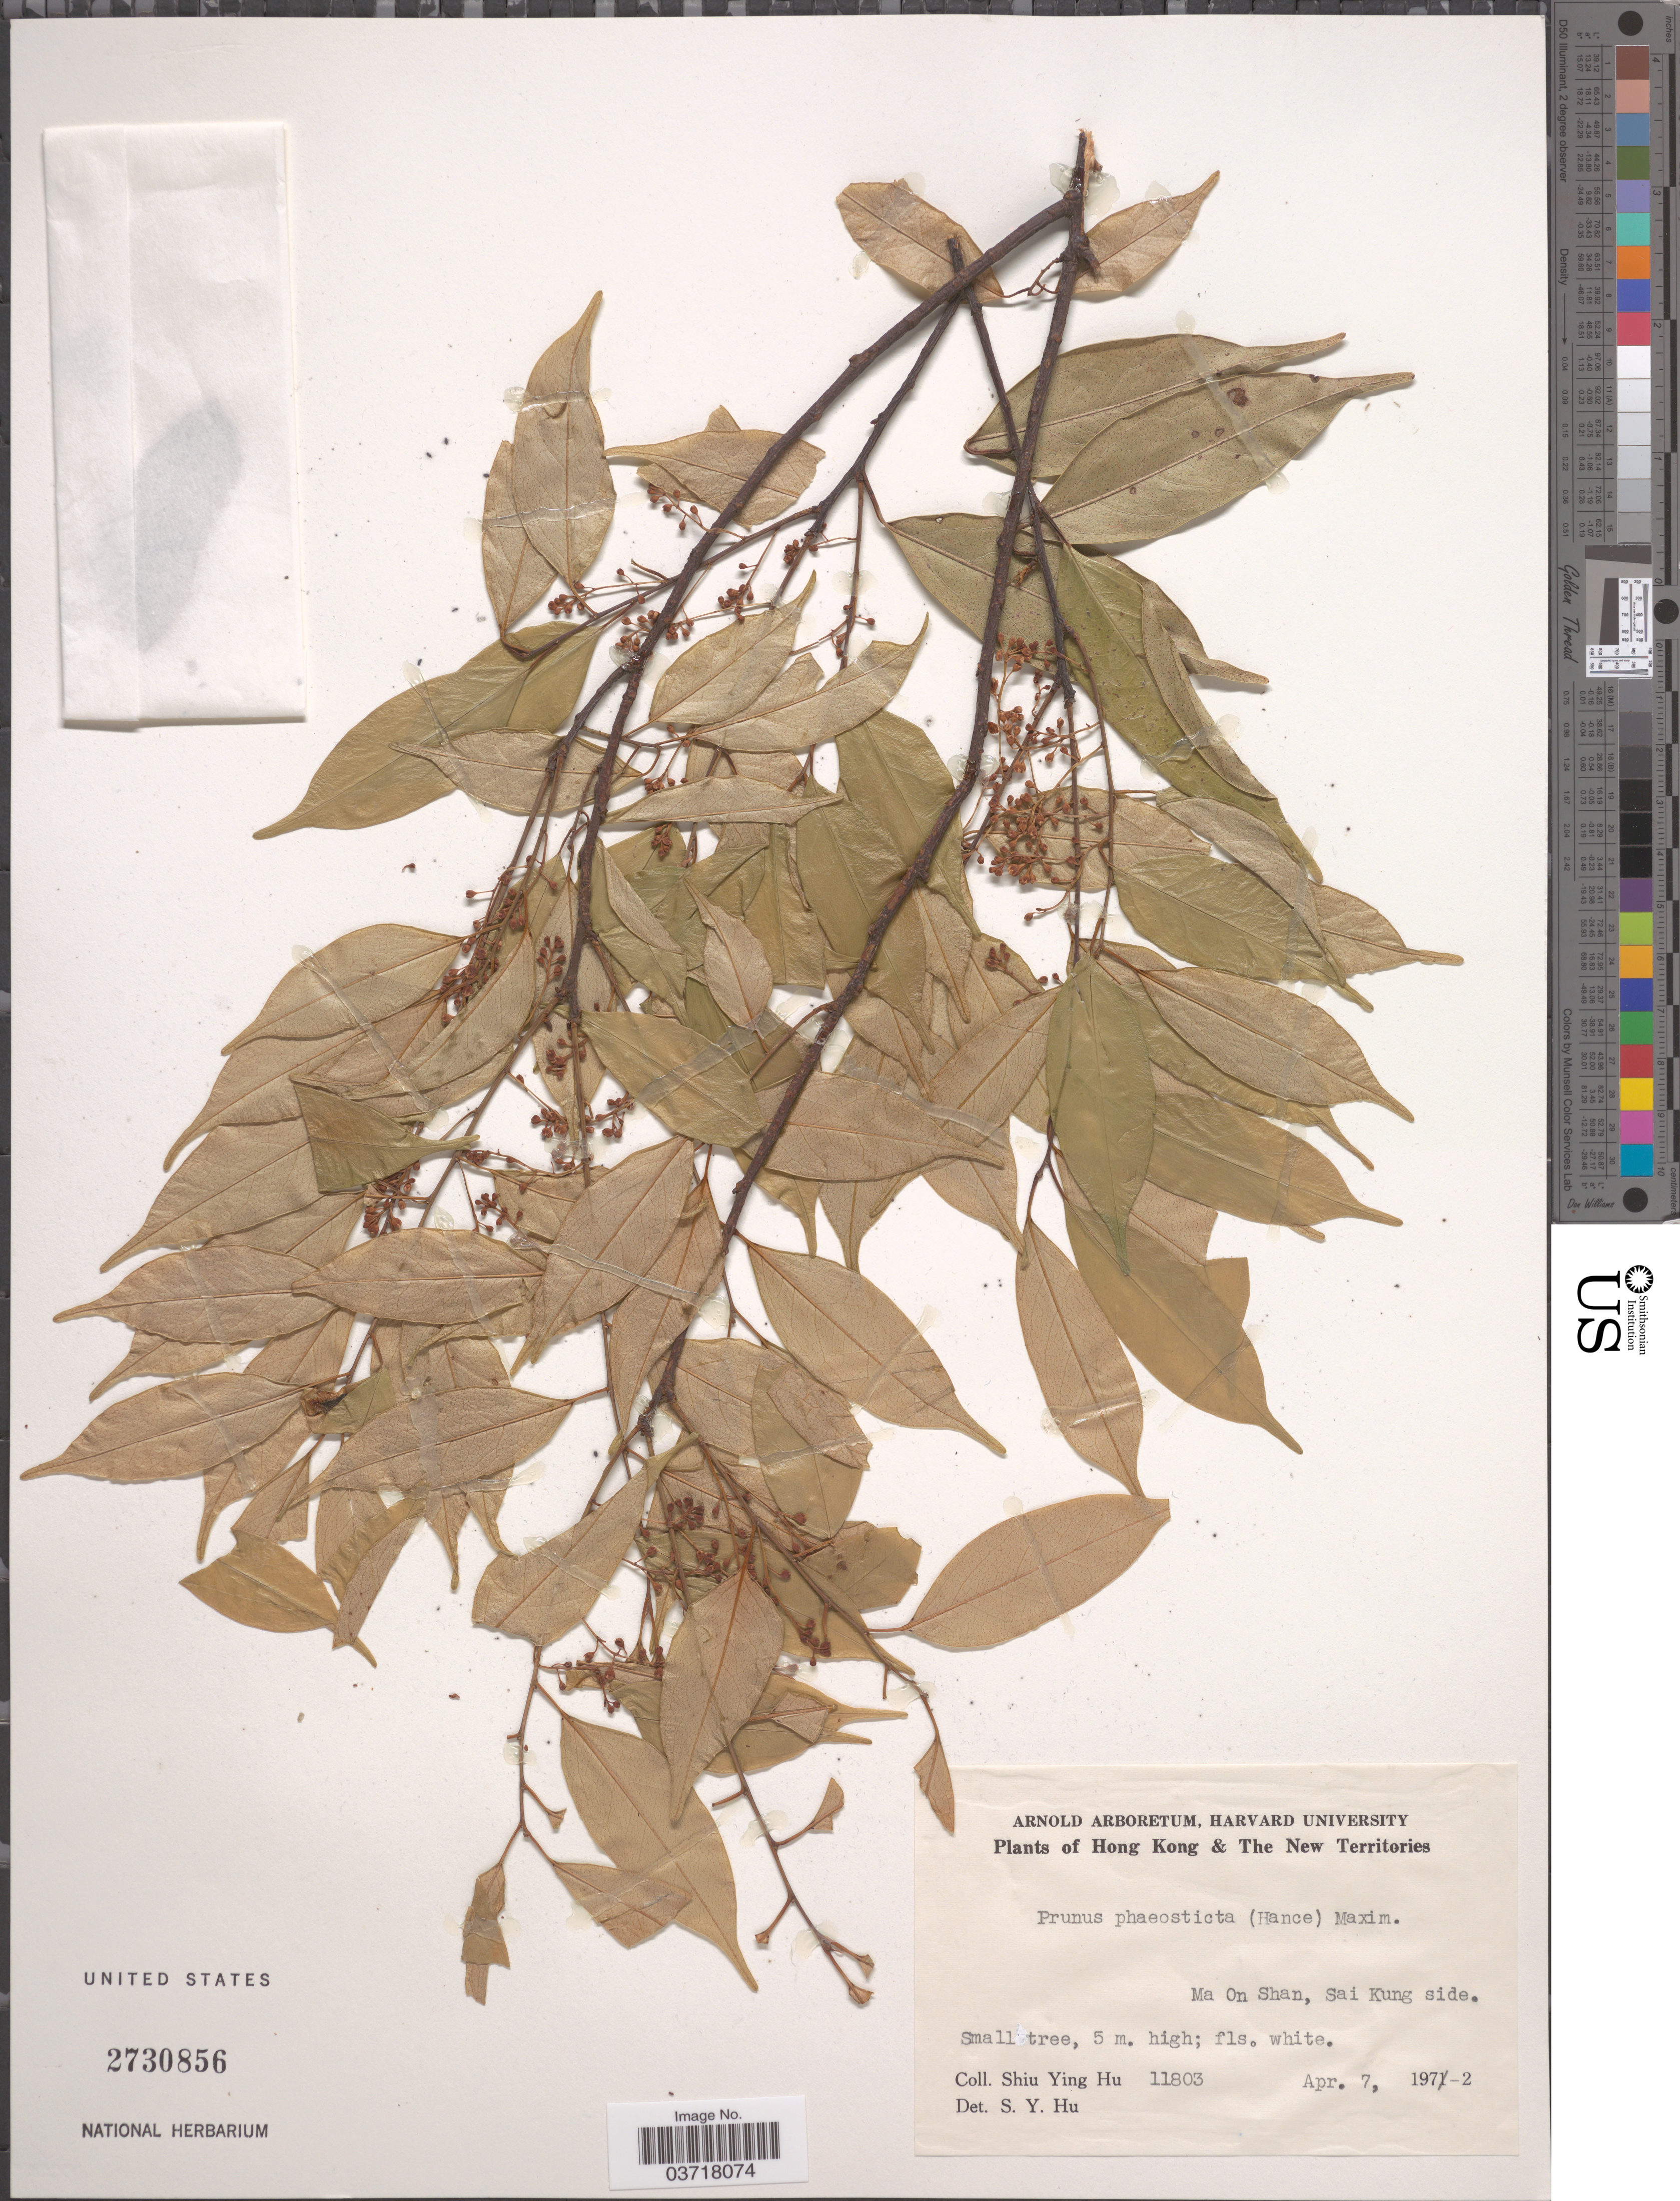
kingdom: Plantae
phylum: Tracheophyta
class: Magnoliopsida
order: Rosales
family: Rosaceae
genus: Prunus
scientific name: Prunus phaeosticta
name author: (Hance) Maxim.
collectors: S. Y. Hu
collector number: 11803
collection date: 1972-04-07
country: China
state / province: Hong Kong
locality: Hong Kong & The New Territories. Ma On Shan, Sai Kung side.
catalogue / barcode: US 2730856